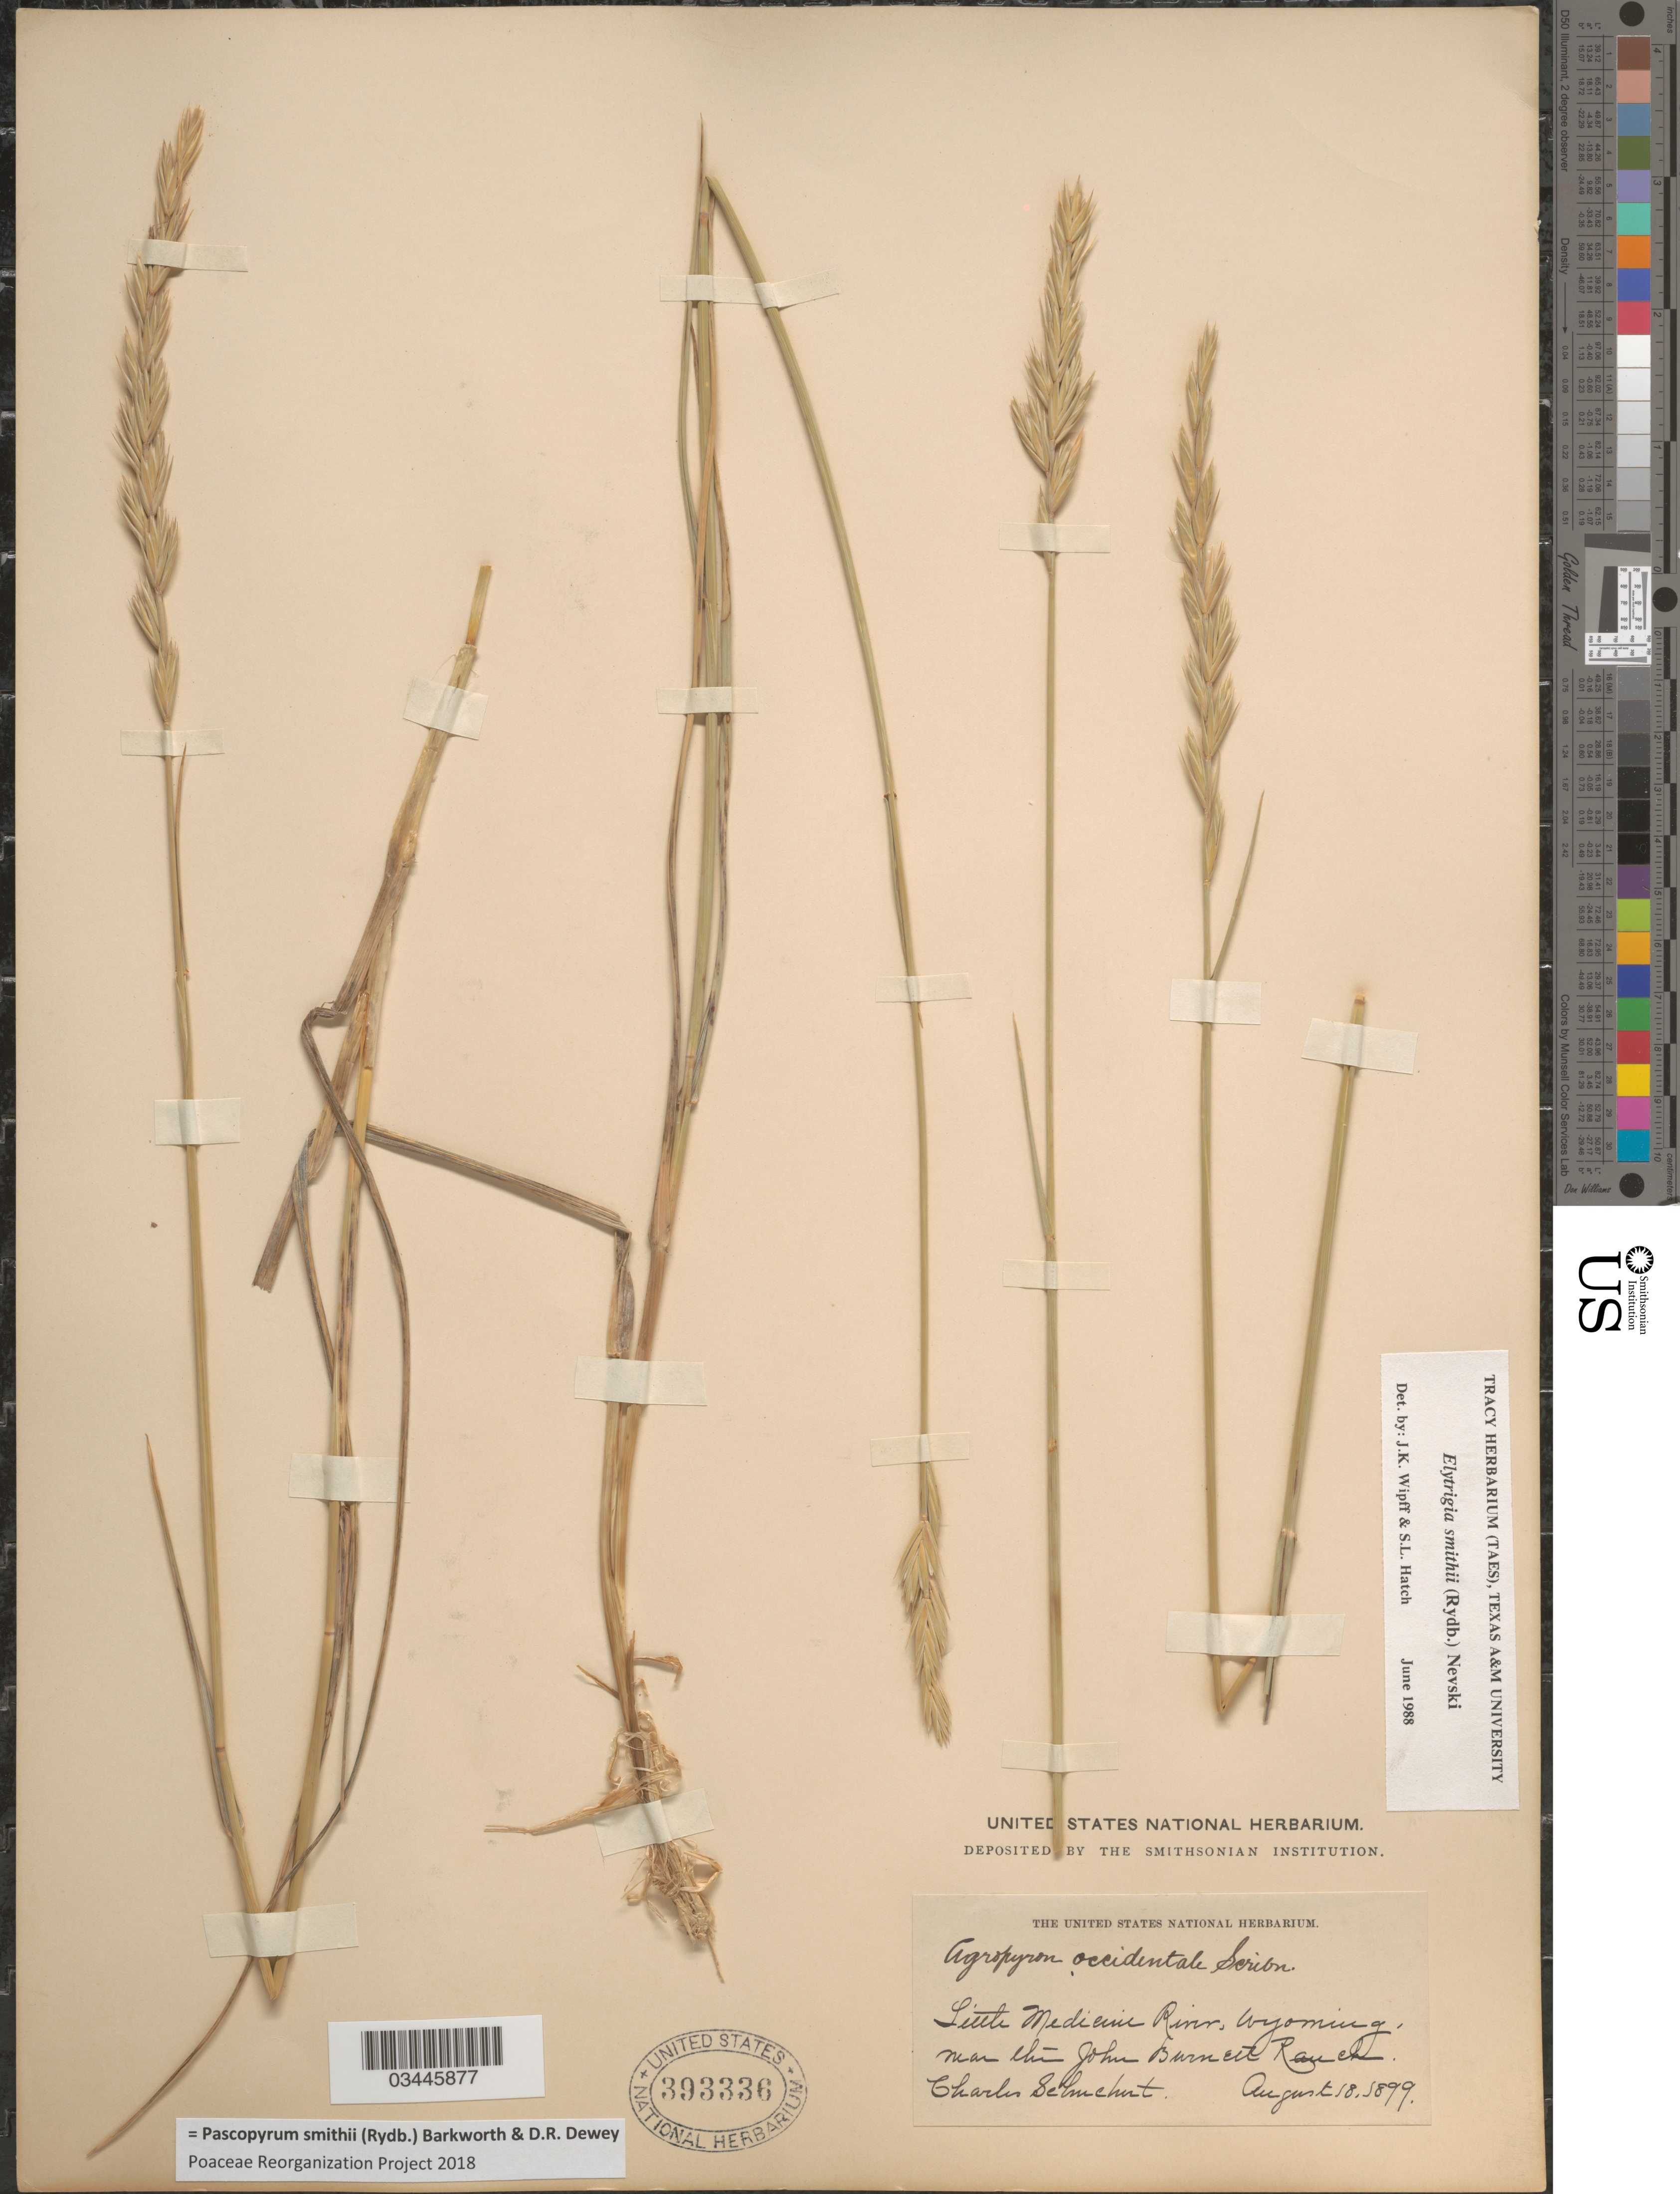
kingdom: Plantae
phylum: Tracheophyta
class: Liliopsida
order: Poales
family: Poaceae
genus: Pascopyrum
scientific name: Pascopyrum smithii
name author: (Rydb.) Barkworth & Dewey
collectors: C. Schuchert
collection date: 1899-08-18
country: United States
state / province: Wyoming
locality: Little Medicine River, near the John Burnett Ranch.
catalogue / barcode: US 393336